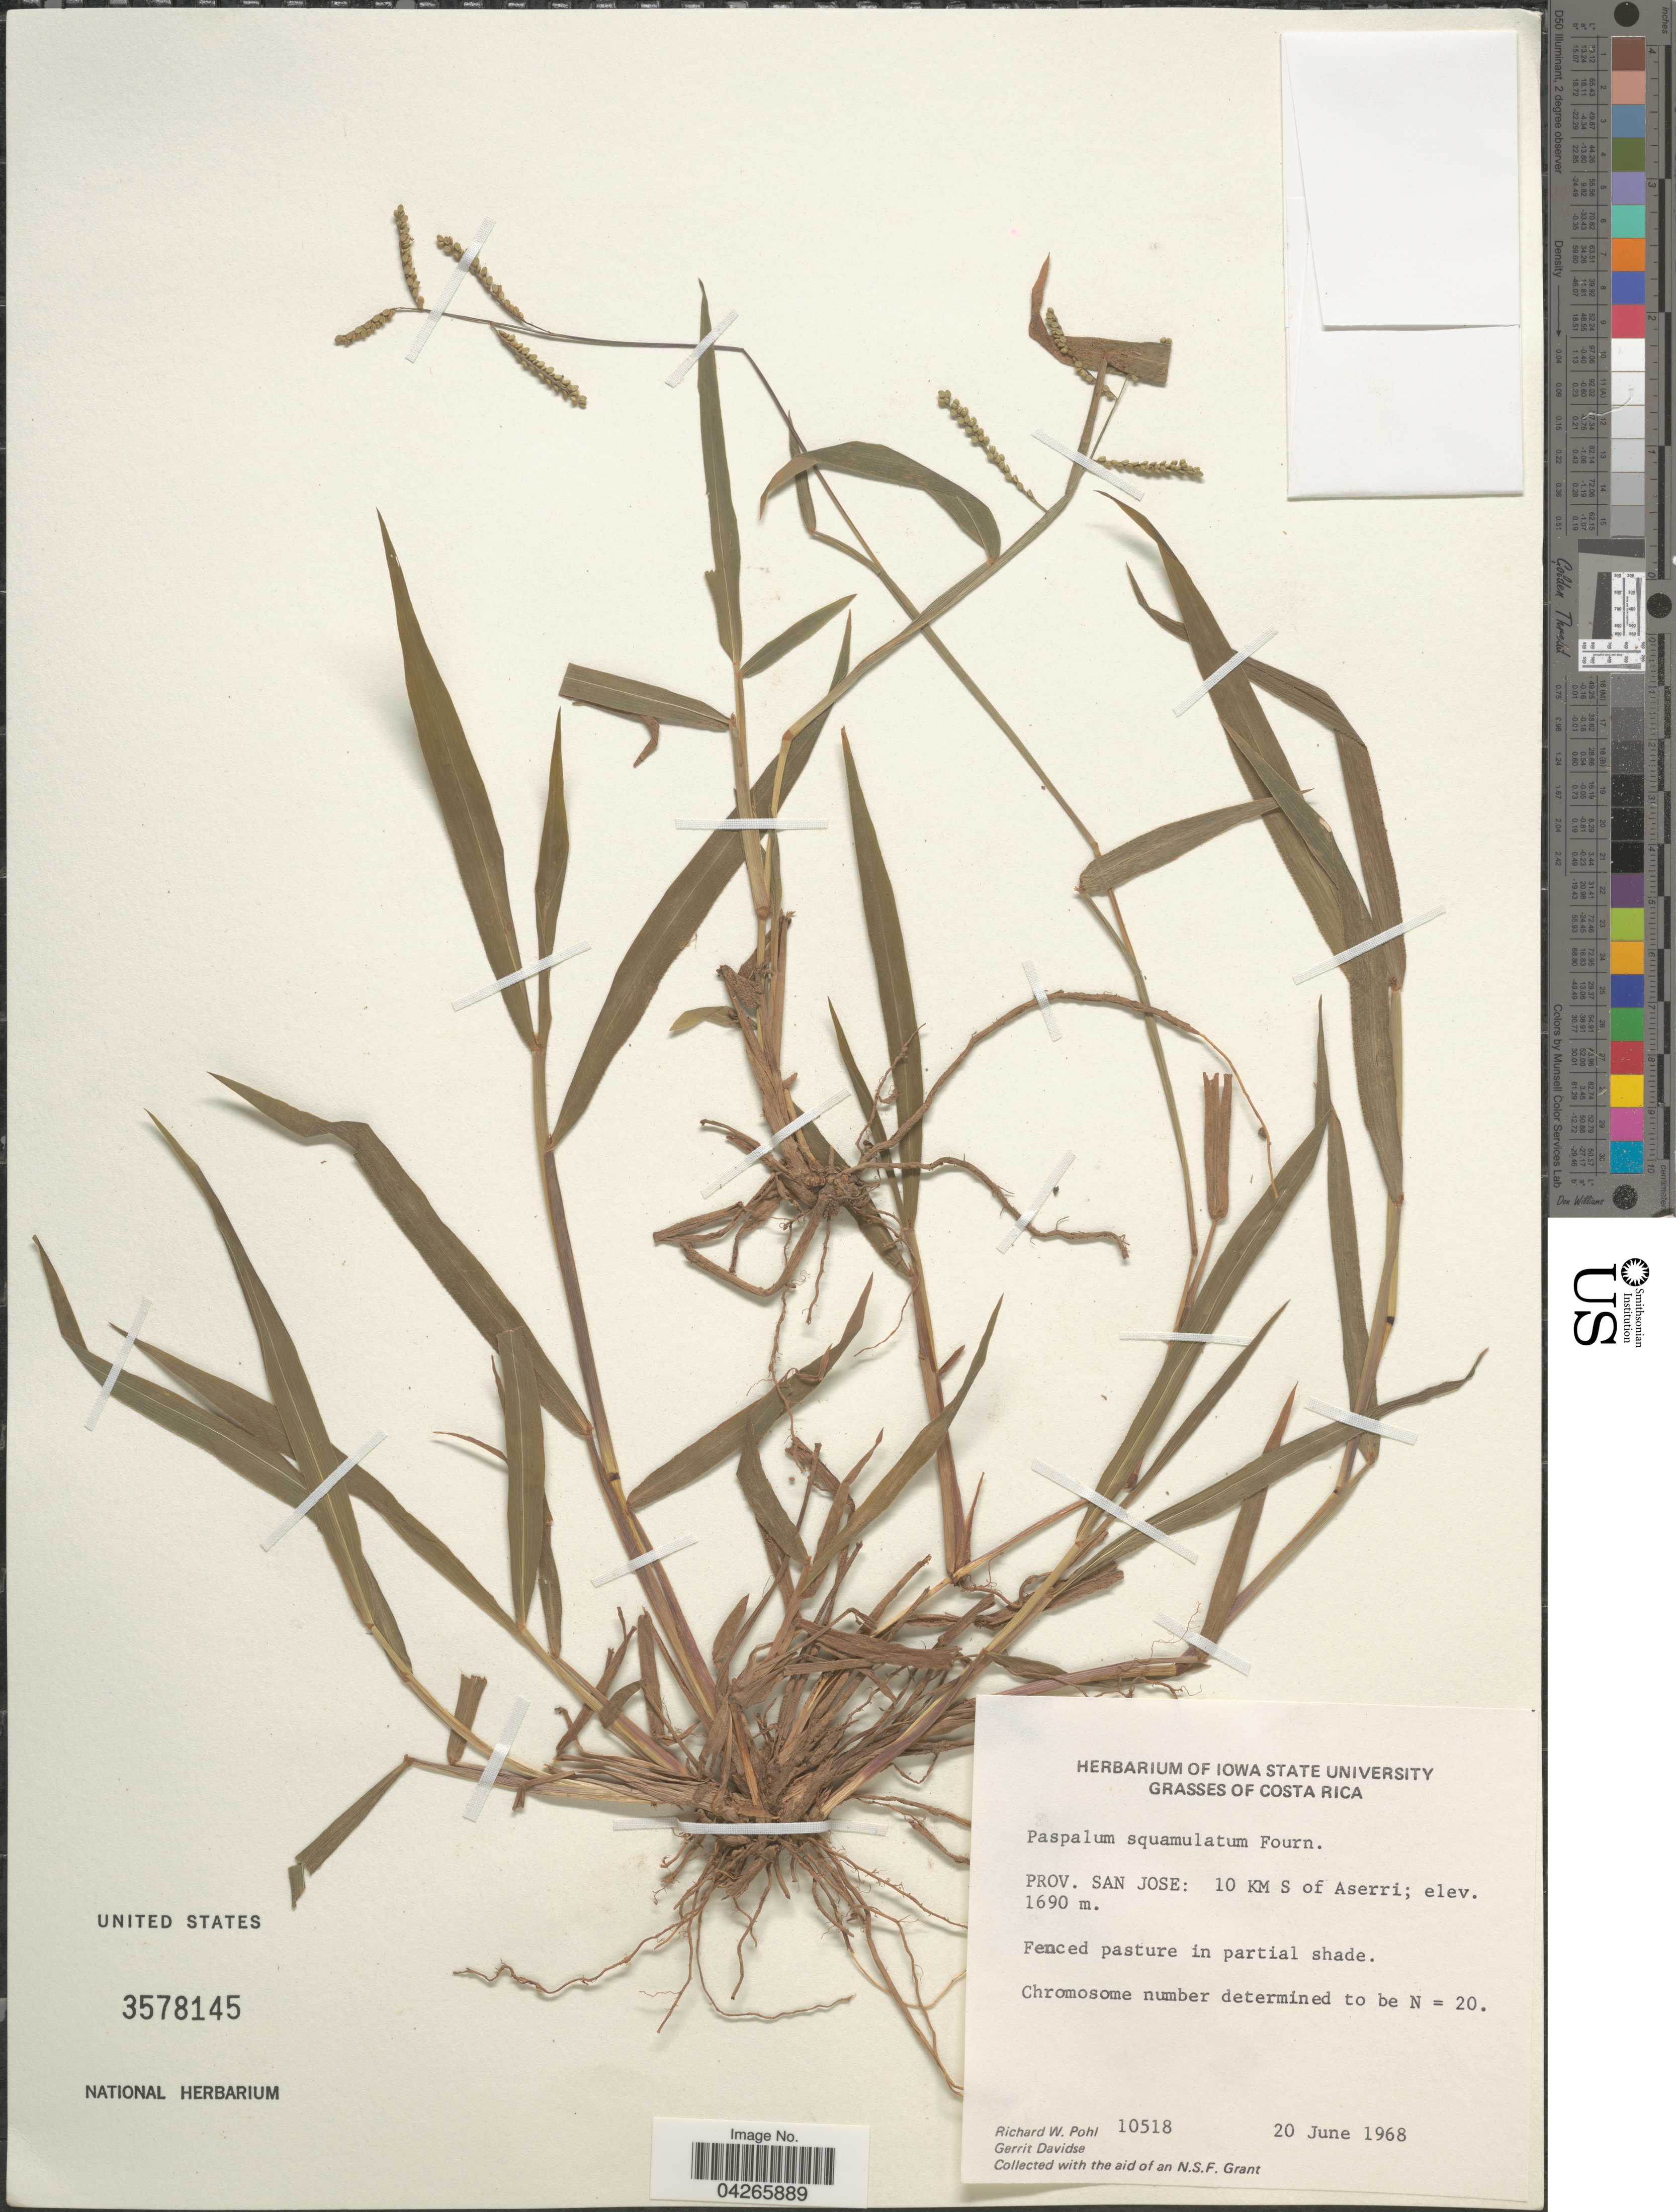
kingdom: Plantae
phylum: Tracheophyta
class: Liliopsida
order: Poales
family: Poaceae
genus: Paspalum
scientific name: Paspalum squamulatum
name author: E. Fourn.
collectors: R. W. Pohl & G. Davidse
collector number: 10518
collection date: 1968-06-20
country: Costa Rica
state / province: San José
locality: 10 KM S of Aserri.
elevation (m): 1690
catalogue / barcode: US 3578145